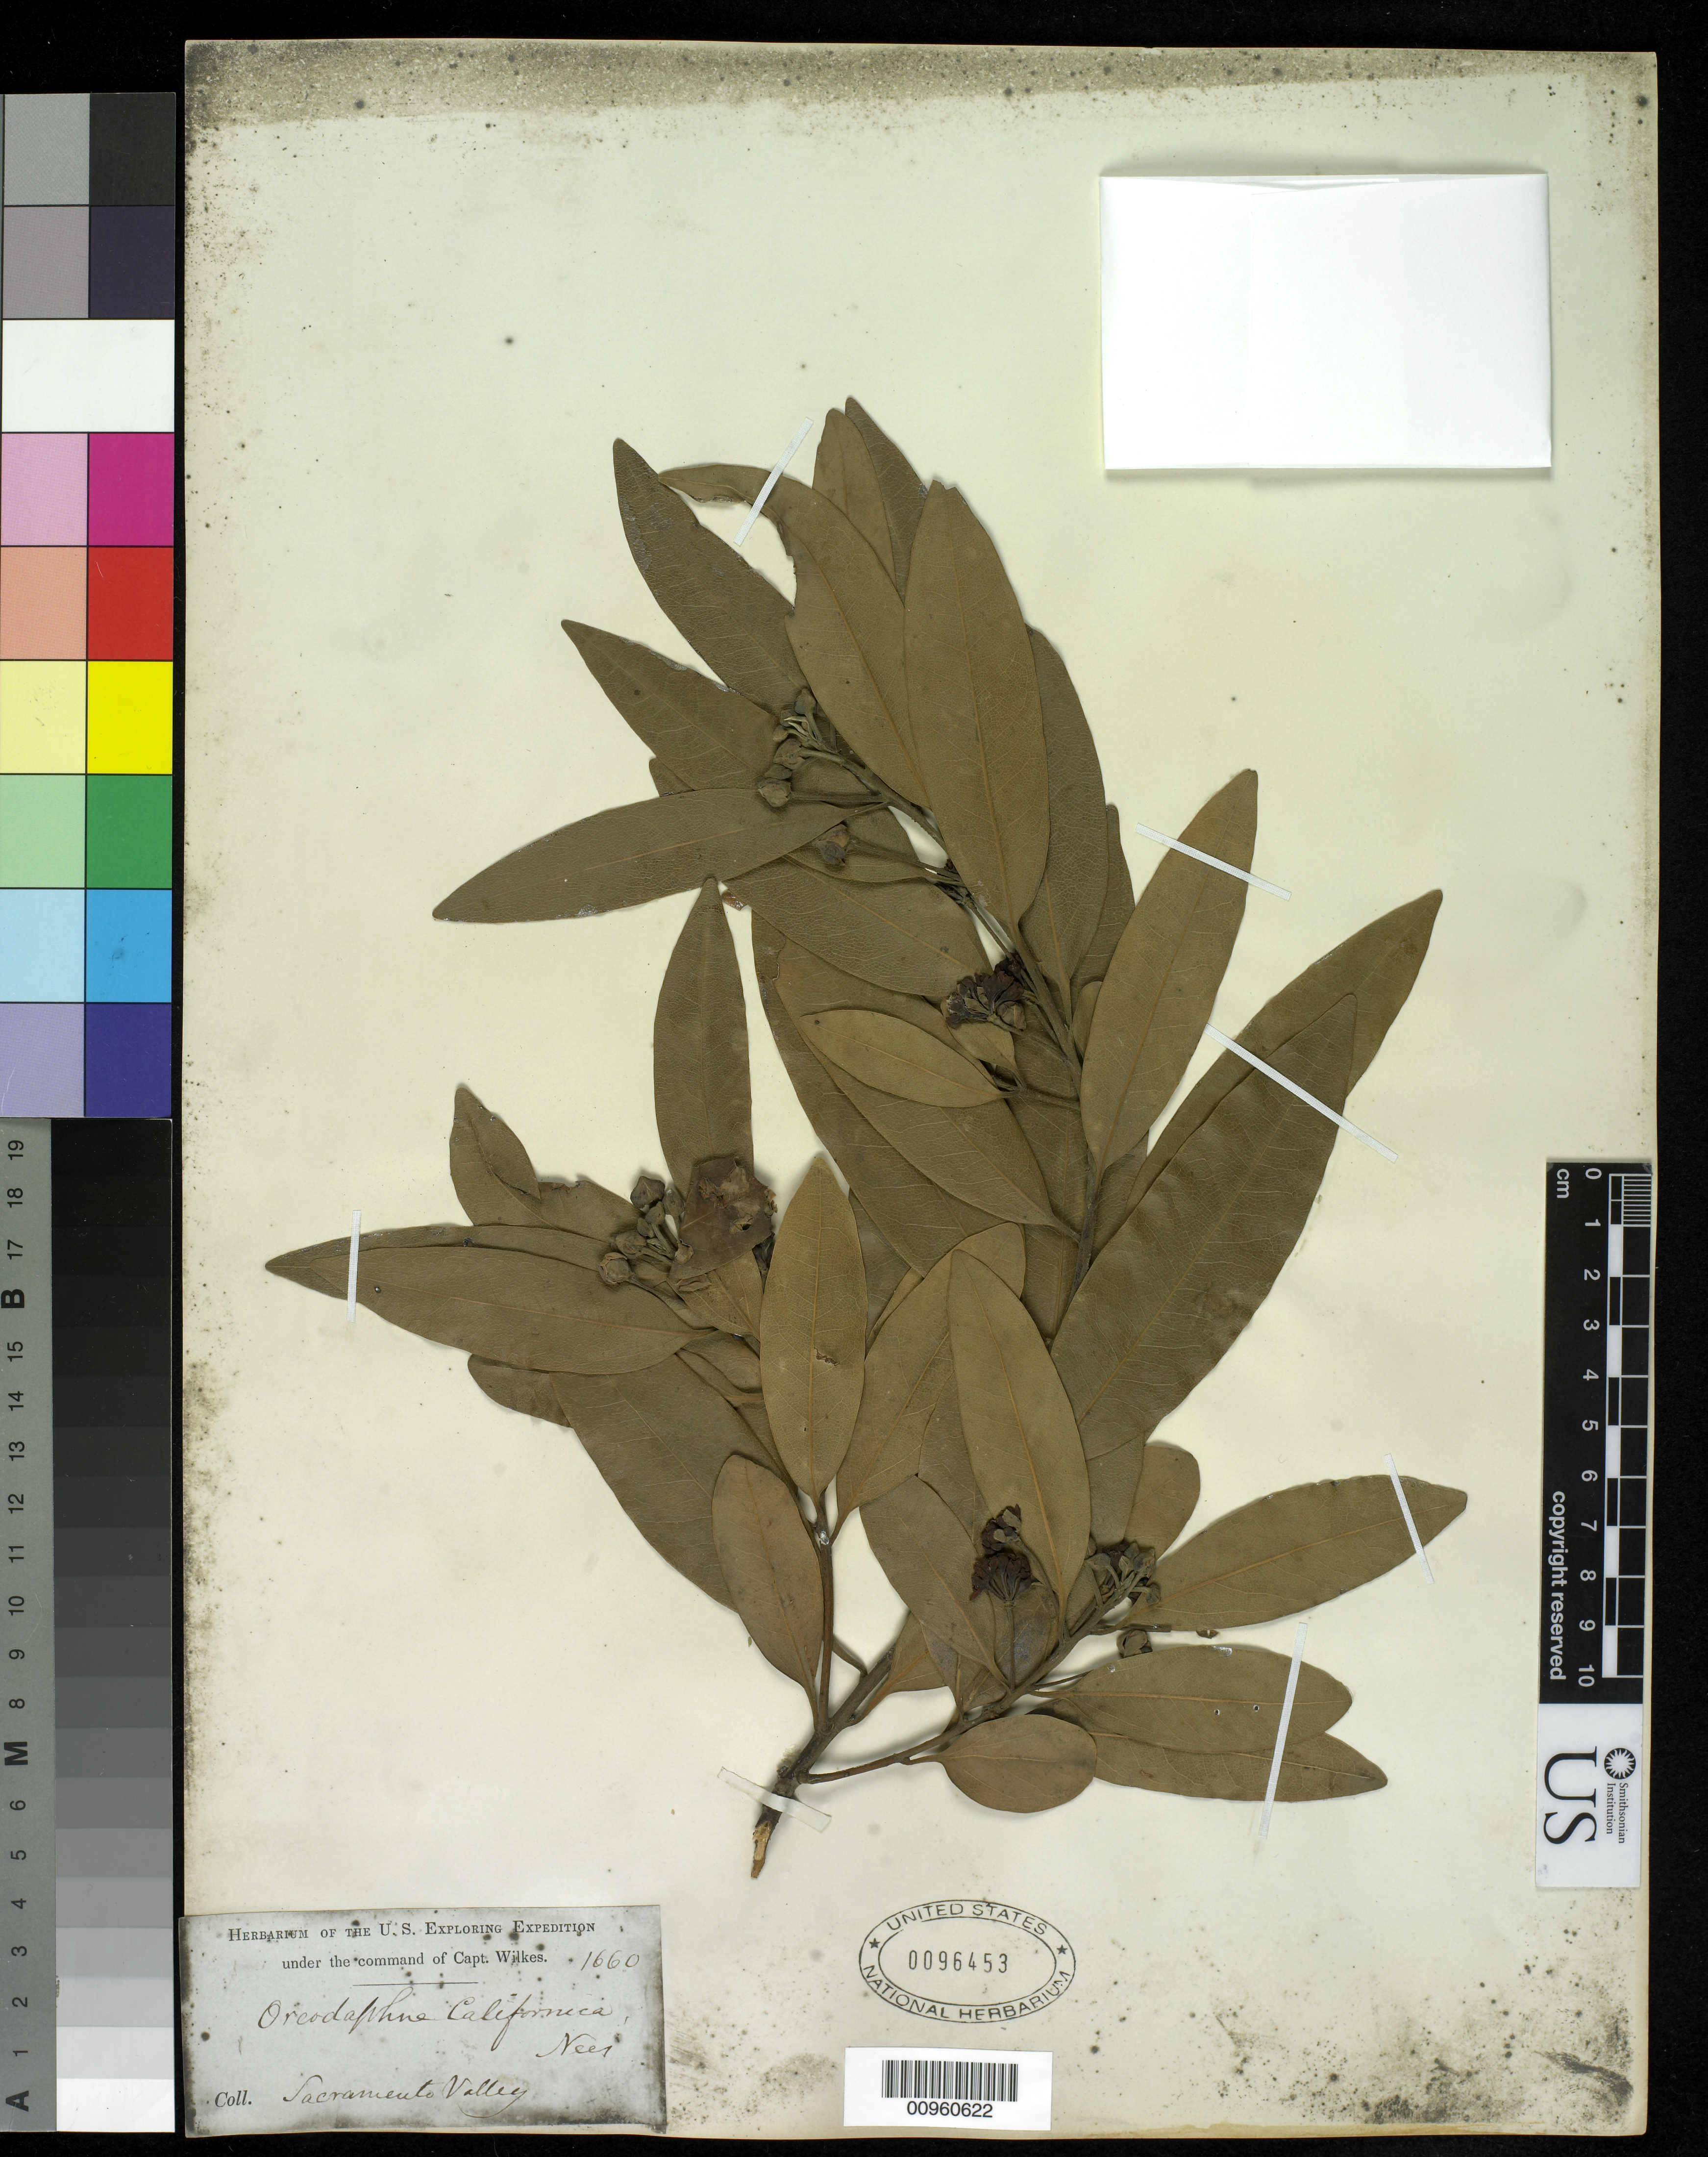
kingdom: Plantae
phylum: Tracheophyta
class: Magnoliopsida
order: Laurales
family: Lauraceae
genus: Umbellularia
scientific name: Umbellularia californica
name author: (Hook. & Arn.) Nutt.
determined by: Strong, M. T., (US), Smithsonian Institution - National Museum of Natural History (UNITED STATES)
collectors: Wilkes Explor. Exped.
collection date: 1838/1842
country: United States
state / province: California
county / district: Sacramento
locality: Sacramento Valley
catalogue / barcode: US 96453